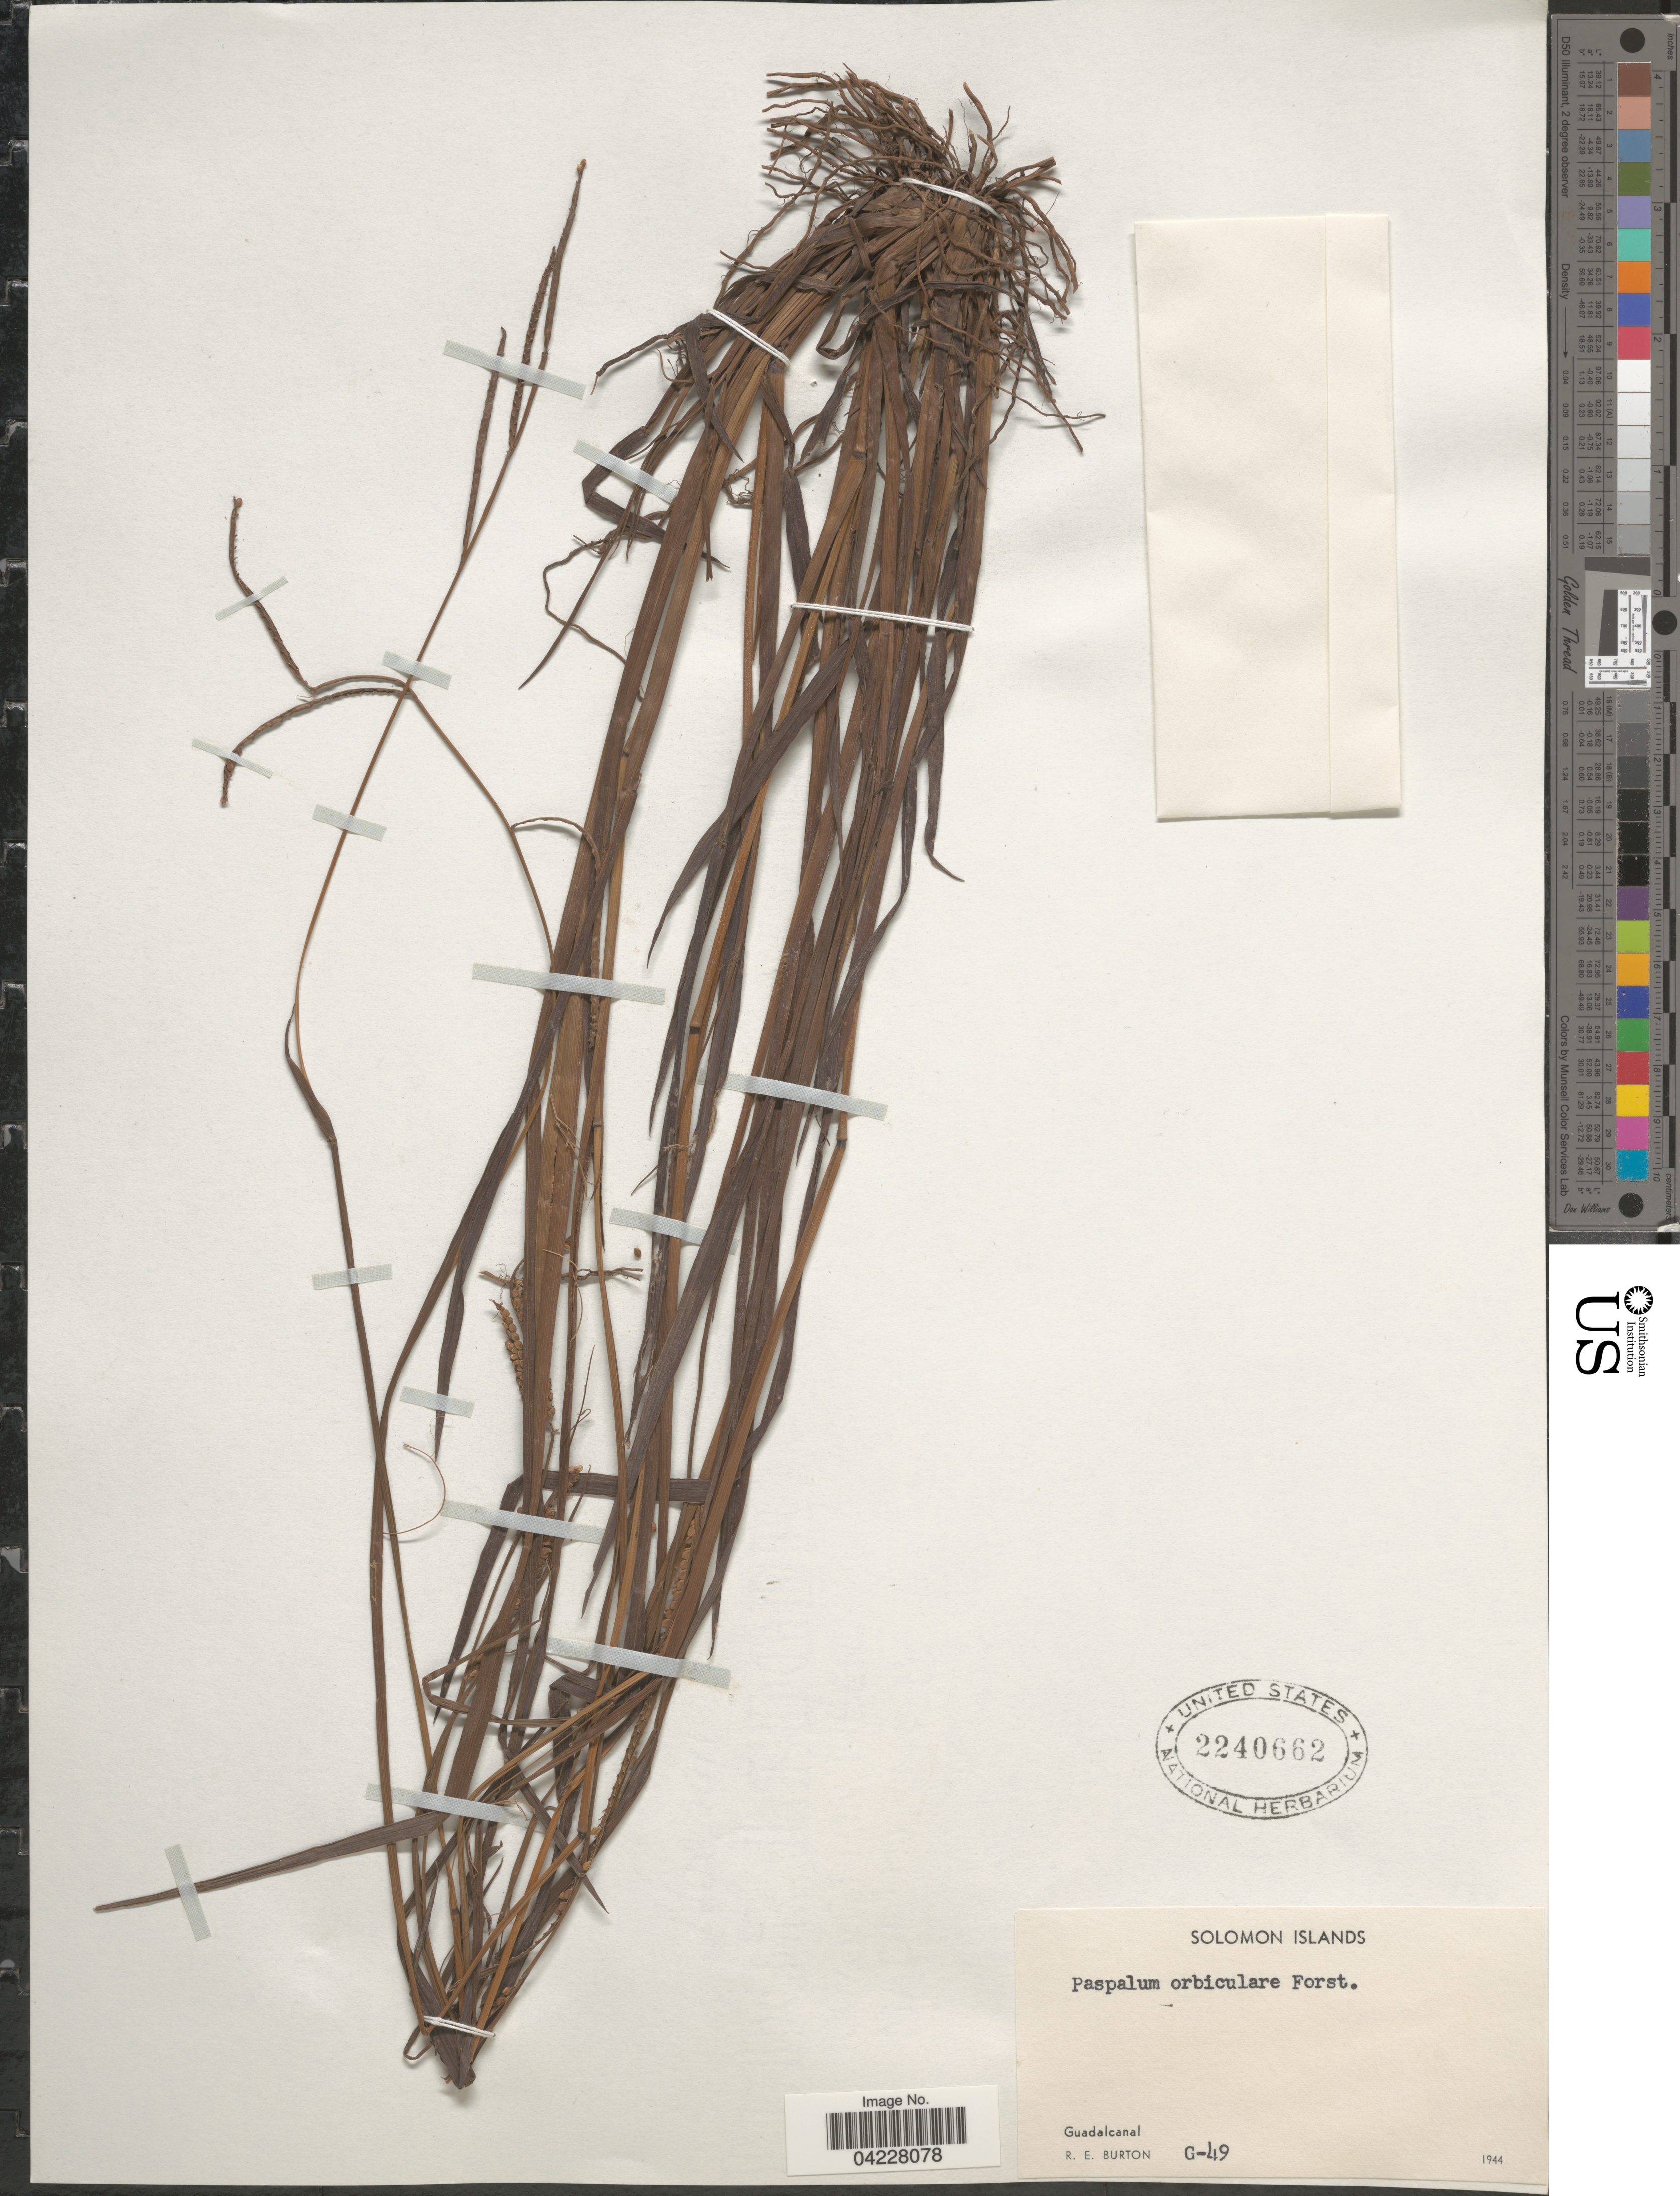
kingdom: Plantae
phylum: Tracheophyta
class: Liliopsida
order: Poales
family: Poaceae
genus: Paspalum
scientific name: Paspalum orbiculare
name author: G. Forst.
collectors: R. Burton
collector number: G-49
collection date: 1944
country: Solomon Islands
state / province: Solomon Islands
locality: Guadalcanal.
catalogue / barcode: US 2240662